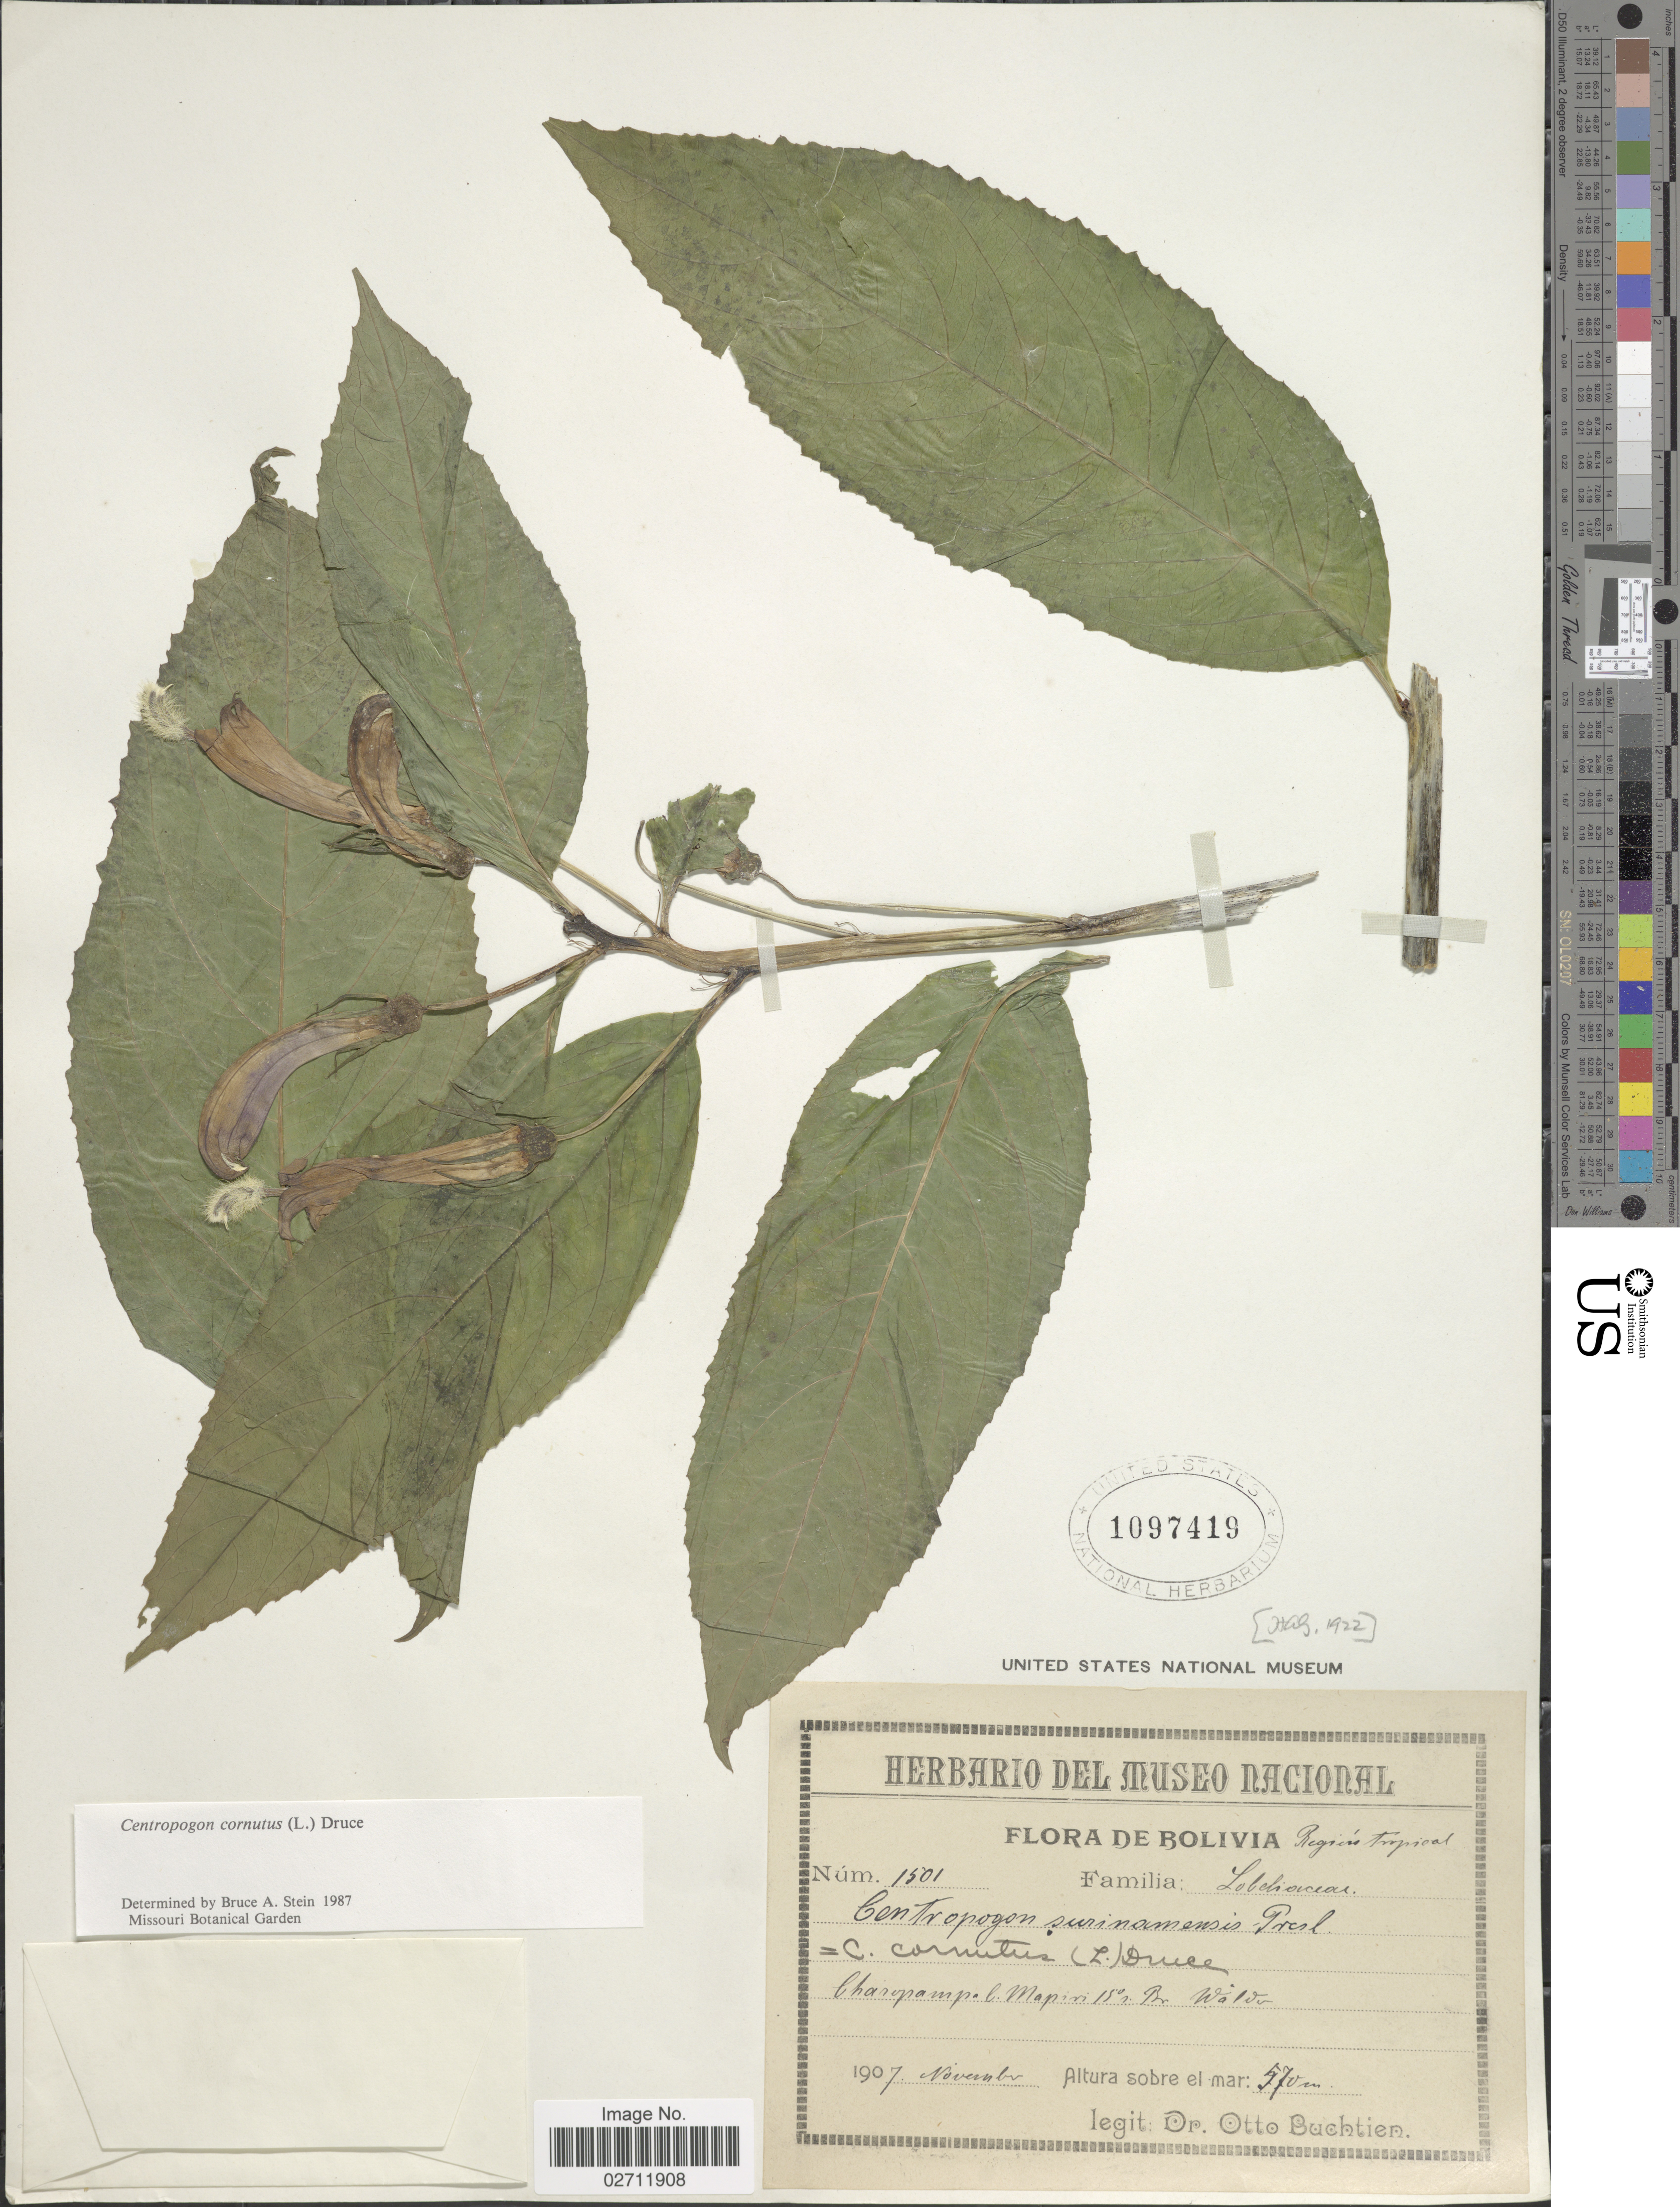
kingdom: Plantae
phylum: Tracheophyta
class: Magnoliopsida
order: Asterales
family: Campanulaceae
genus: Centropogon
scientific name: Centropogon cornutus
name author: (L.) Druce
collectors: O. Buchtien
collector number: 1501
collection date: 1907-11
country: Bolivia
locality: Region Tropical, Charopampa l. Mapiri 15°s. Br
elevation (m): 570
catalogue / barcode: US 1097419